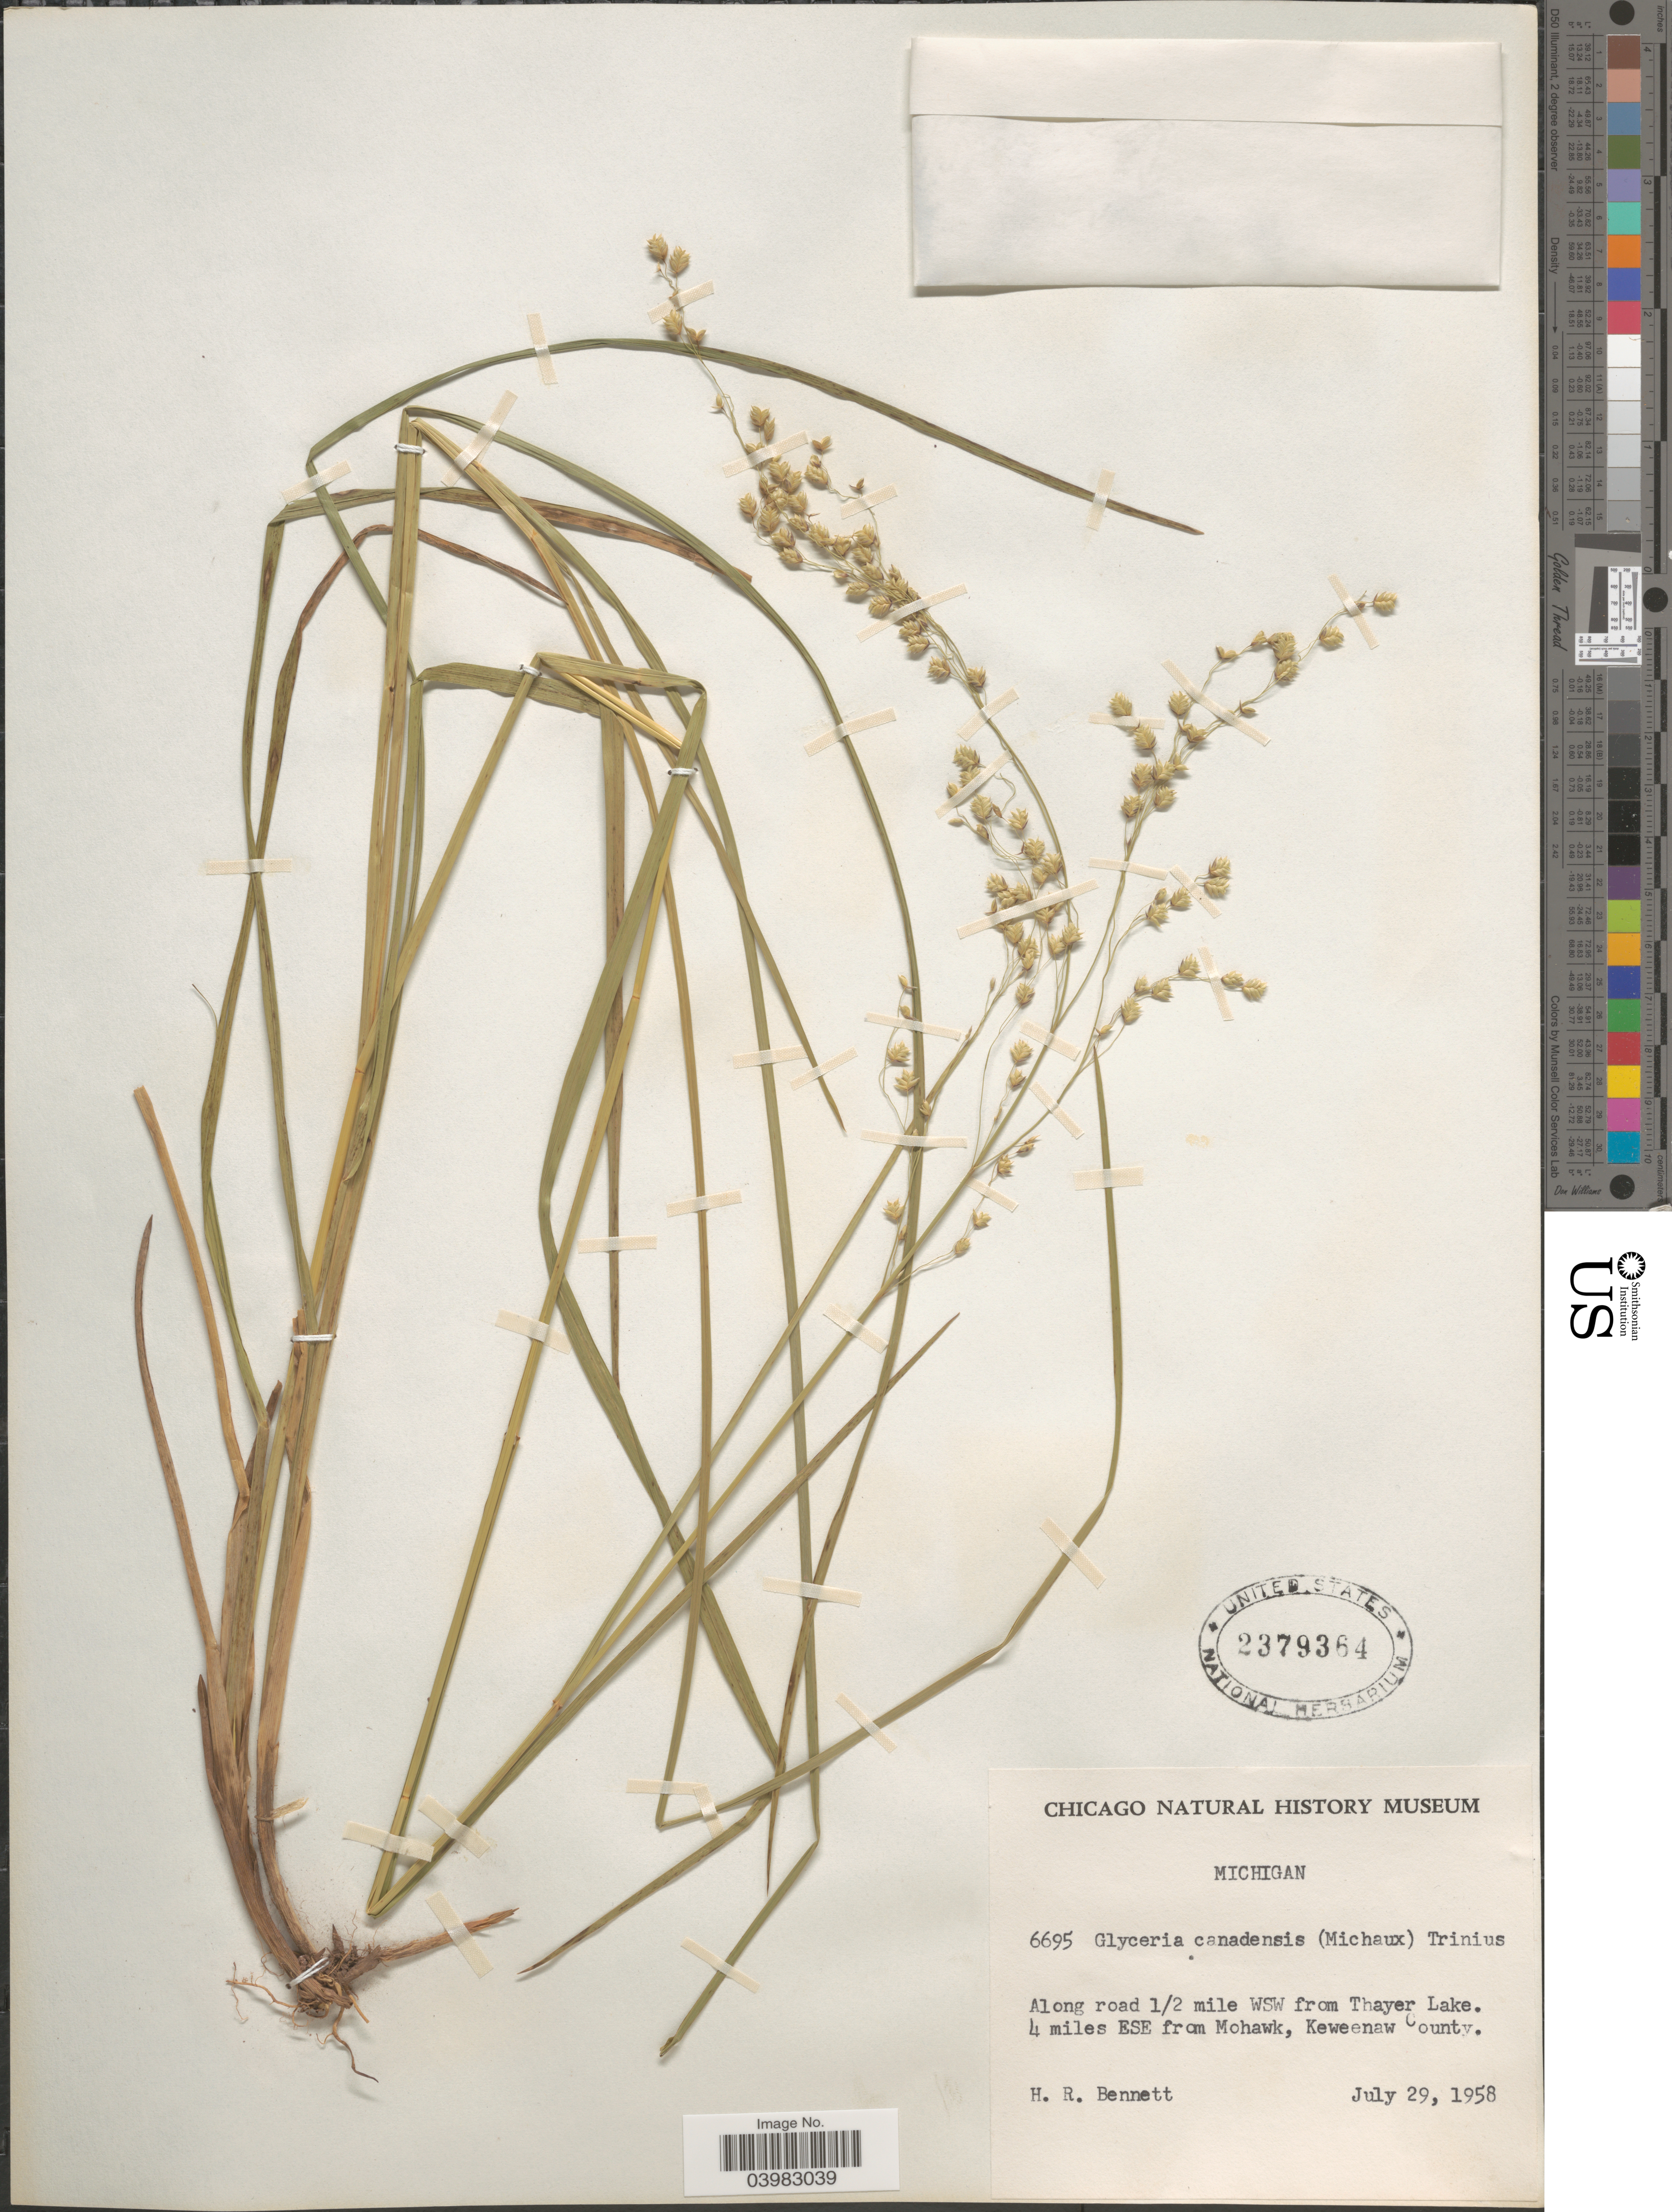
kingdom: Plantae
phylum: Tracheophyta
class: Liliopsida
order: Poales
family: Poaceae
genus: Glyceria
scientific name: Glyceria canadensis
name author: (Michx.) Trin.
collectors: H. R. Bennett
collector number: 6695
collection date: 1958-07-29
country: United States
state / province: Michigan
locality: Along road ½ mile WSW from Thayer Lake. 4 miles ESE from Mohawk, Keweenaw County.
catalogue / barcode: US 2379364